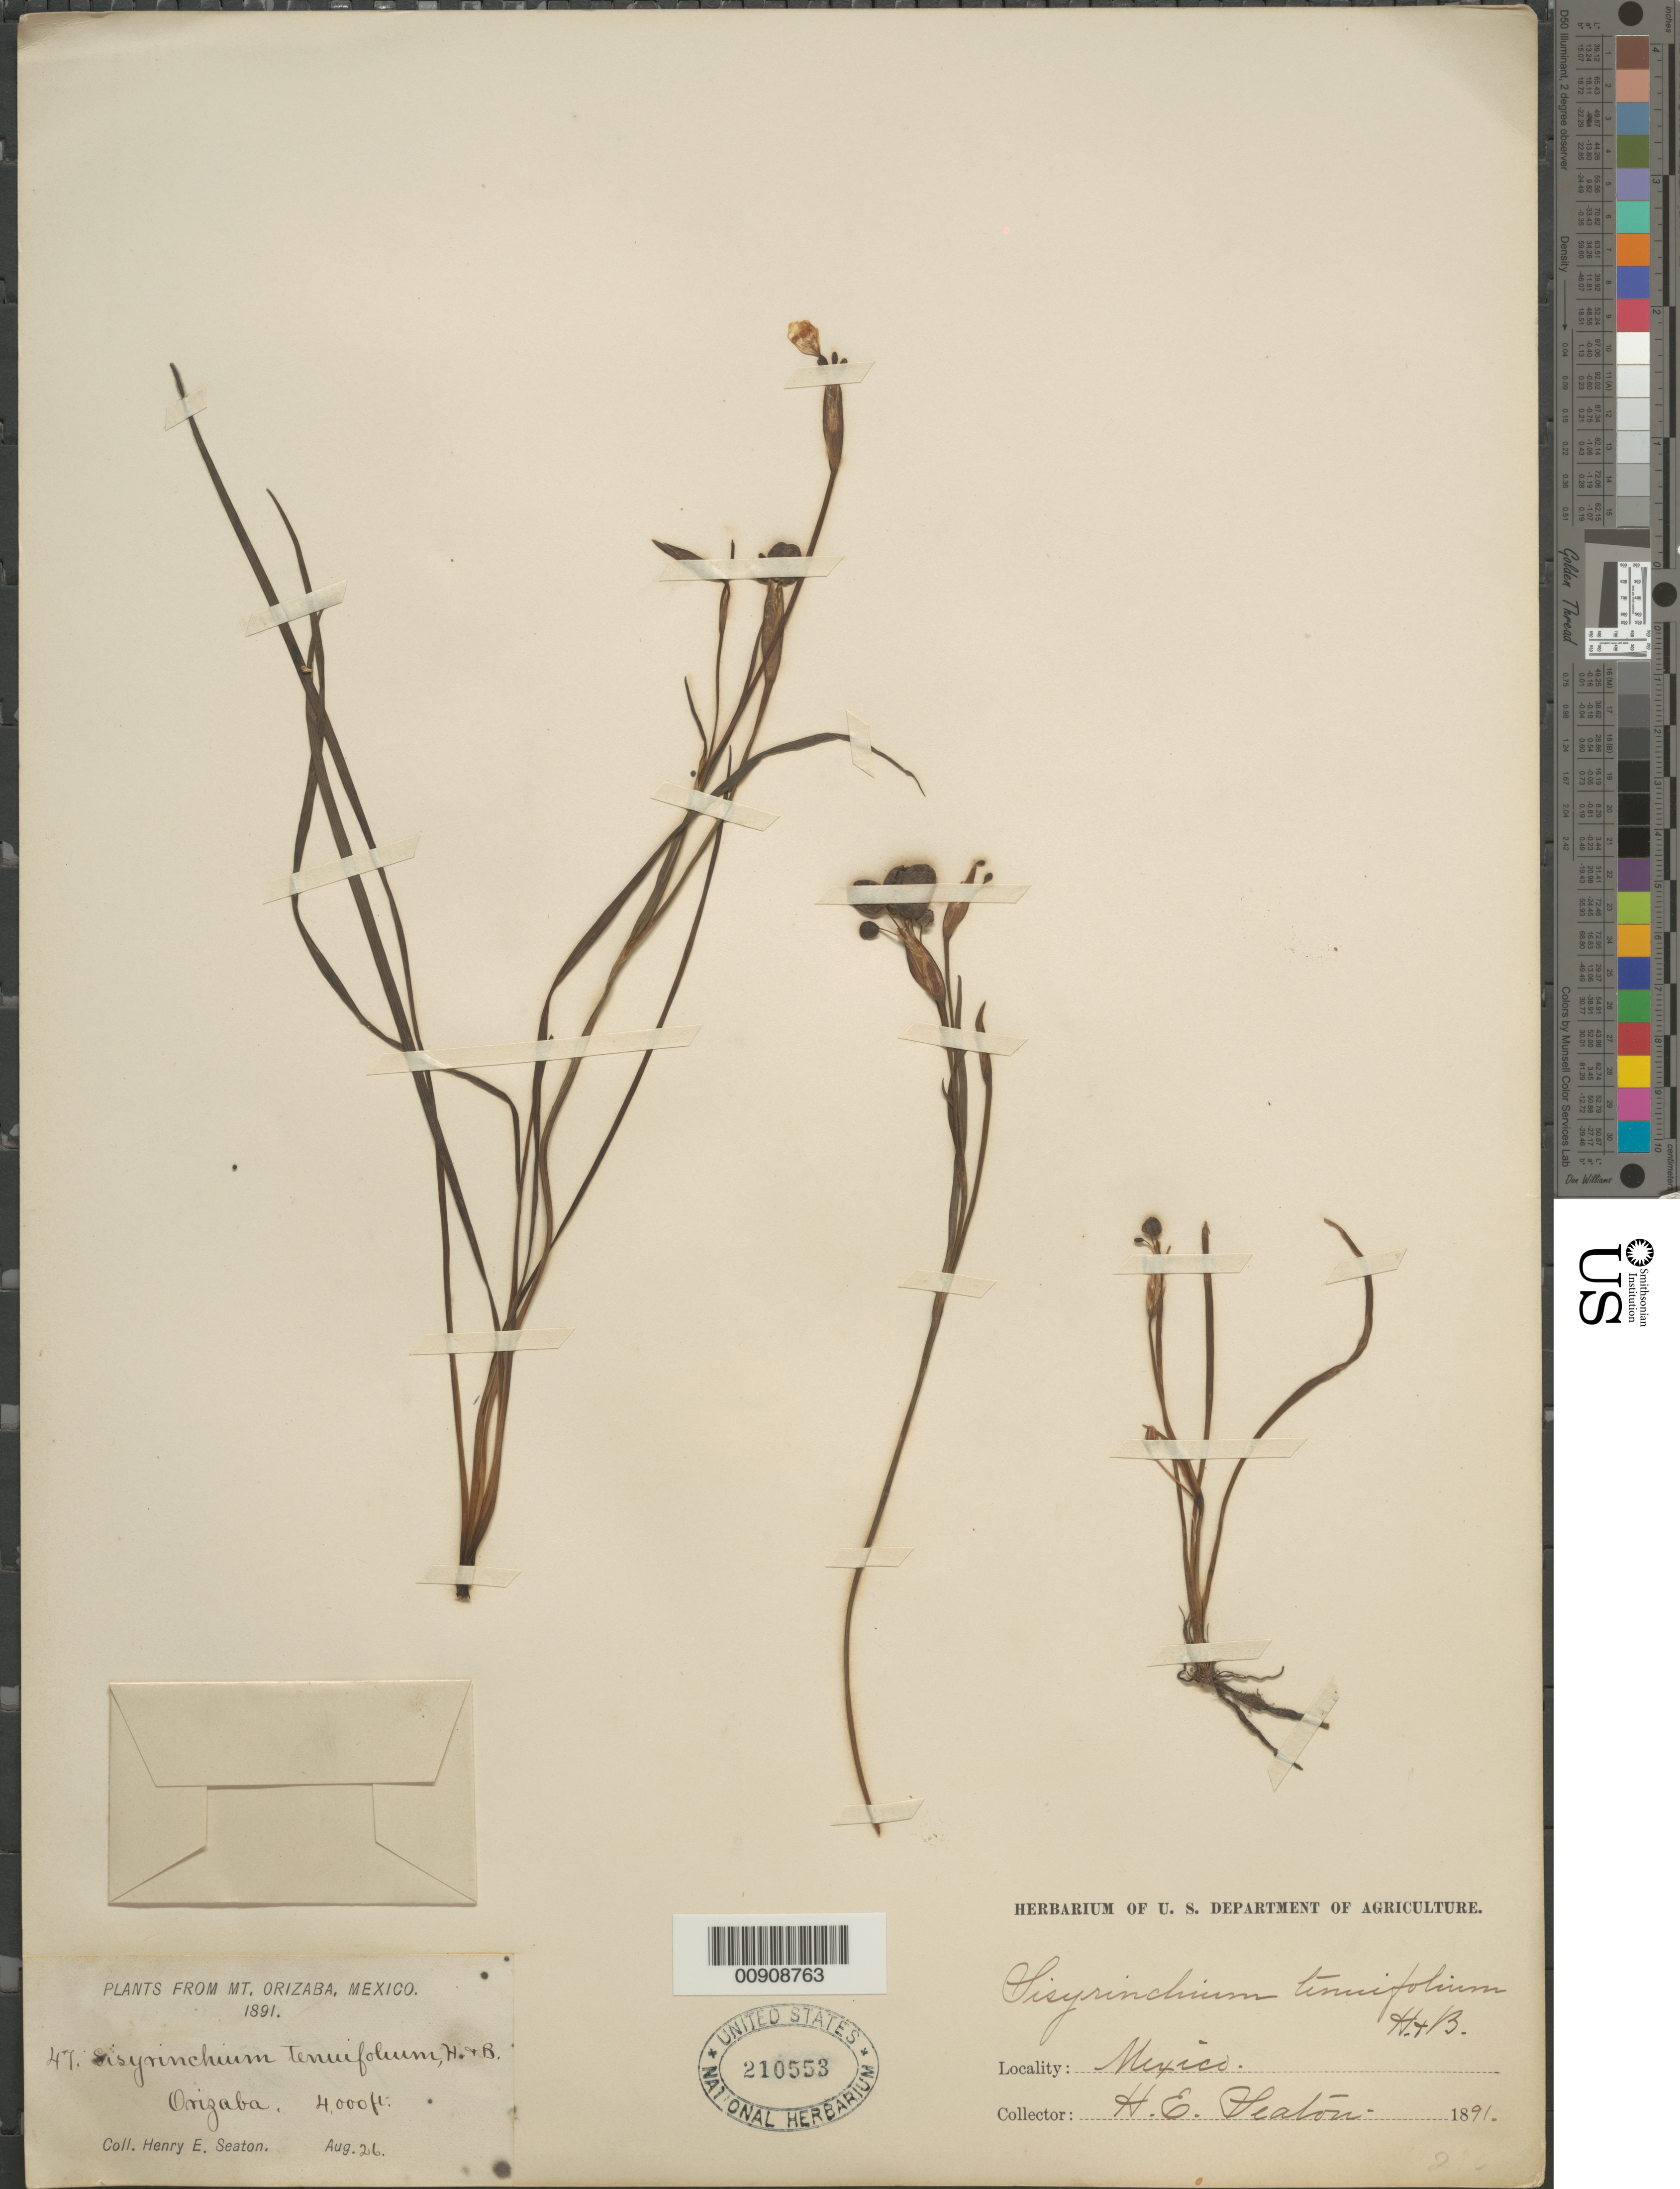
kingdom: Plantae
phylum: Tracheophyta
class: Liliopsida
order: Asparagales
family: Iridaceae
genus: Sisyrinchium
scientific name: Sisyrinchium tenuifolium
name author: Humb. & Bonpl. ex Willd.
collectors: H. E. Seaton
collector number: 47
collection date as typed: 26 Aug 1891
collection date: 1891-08-26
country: Mexico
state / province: Veracruz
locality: Orizaba.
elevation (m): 1219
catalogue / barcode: US 210553